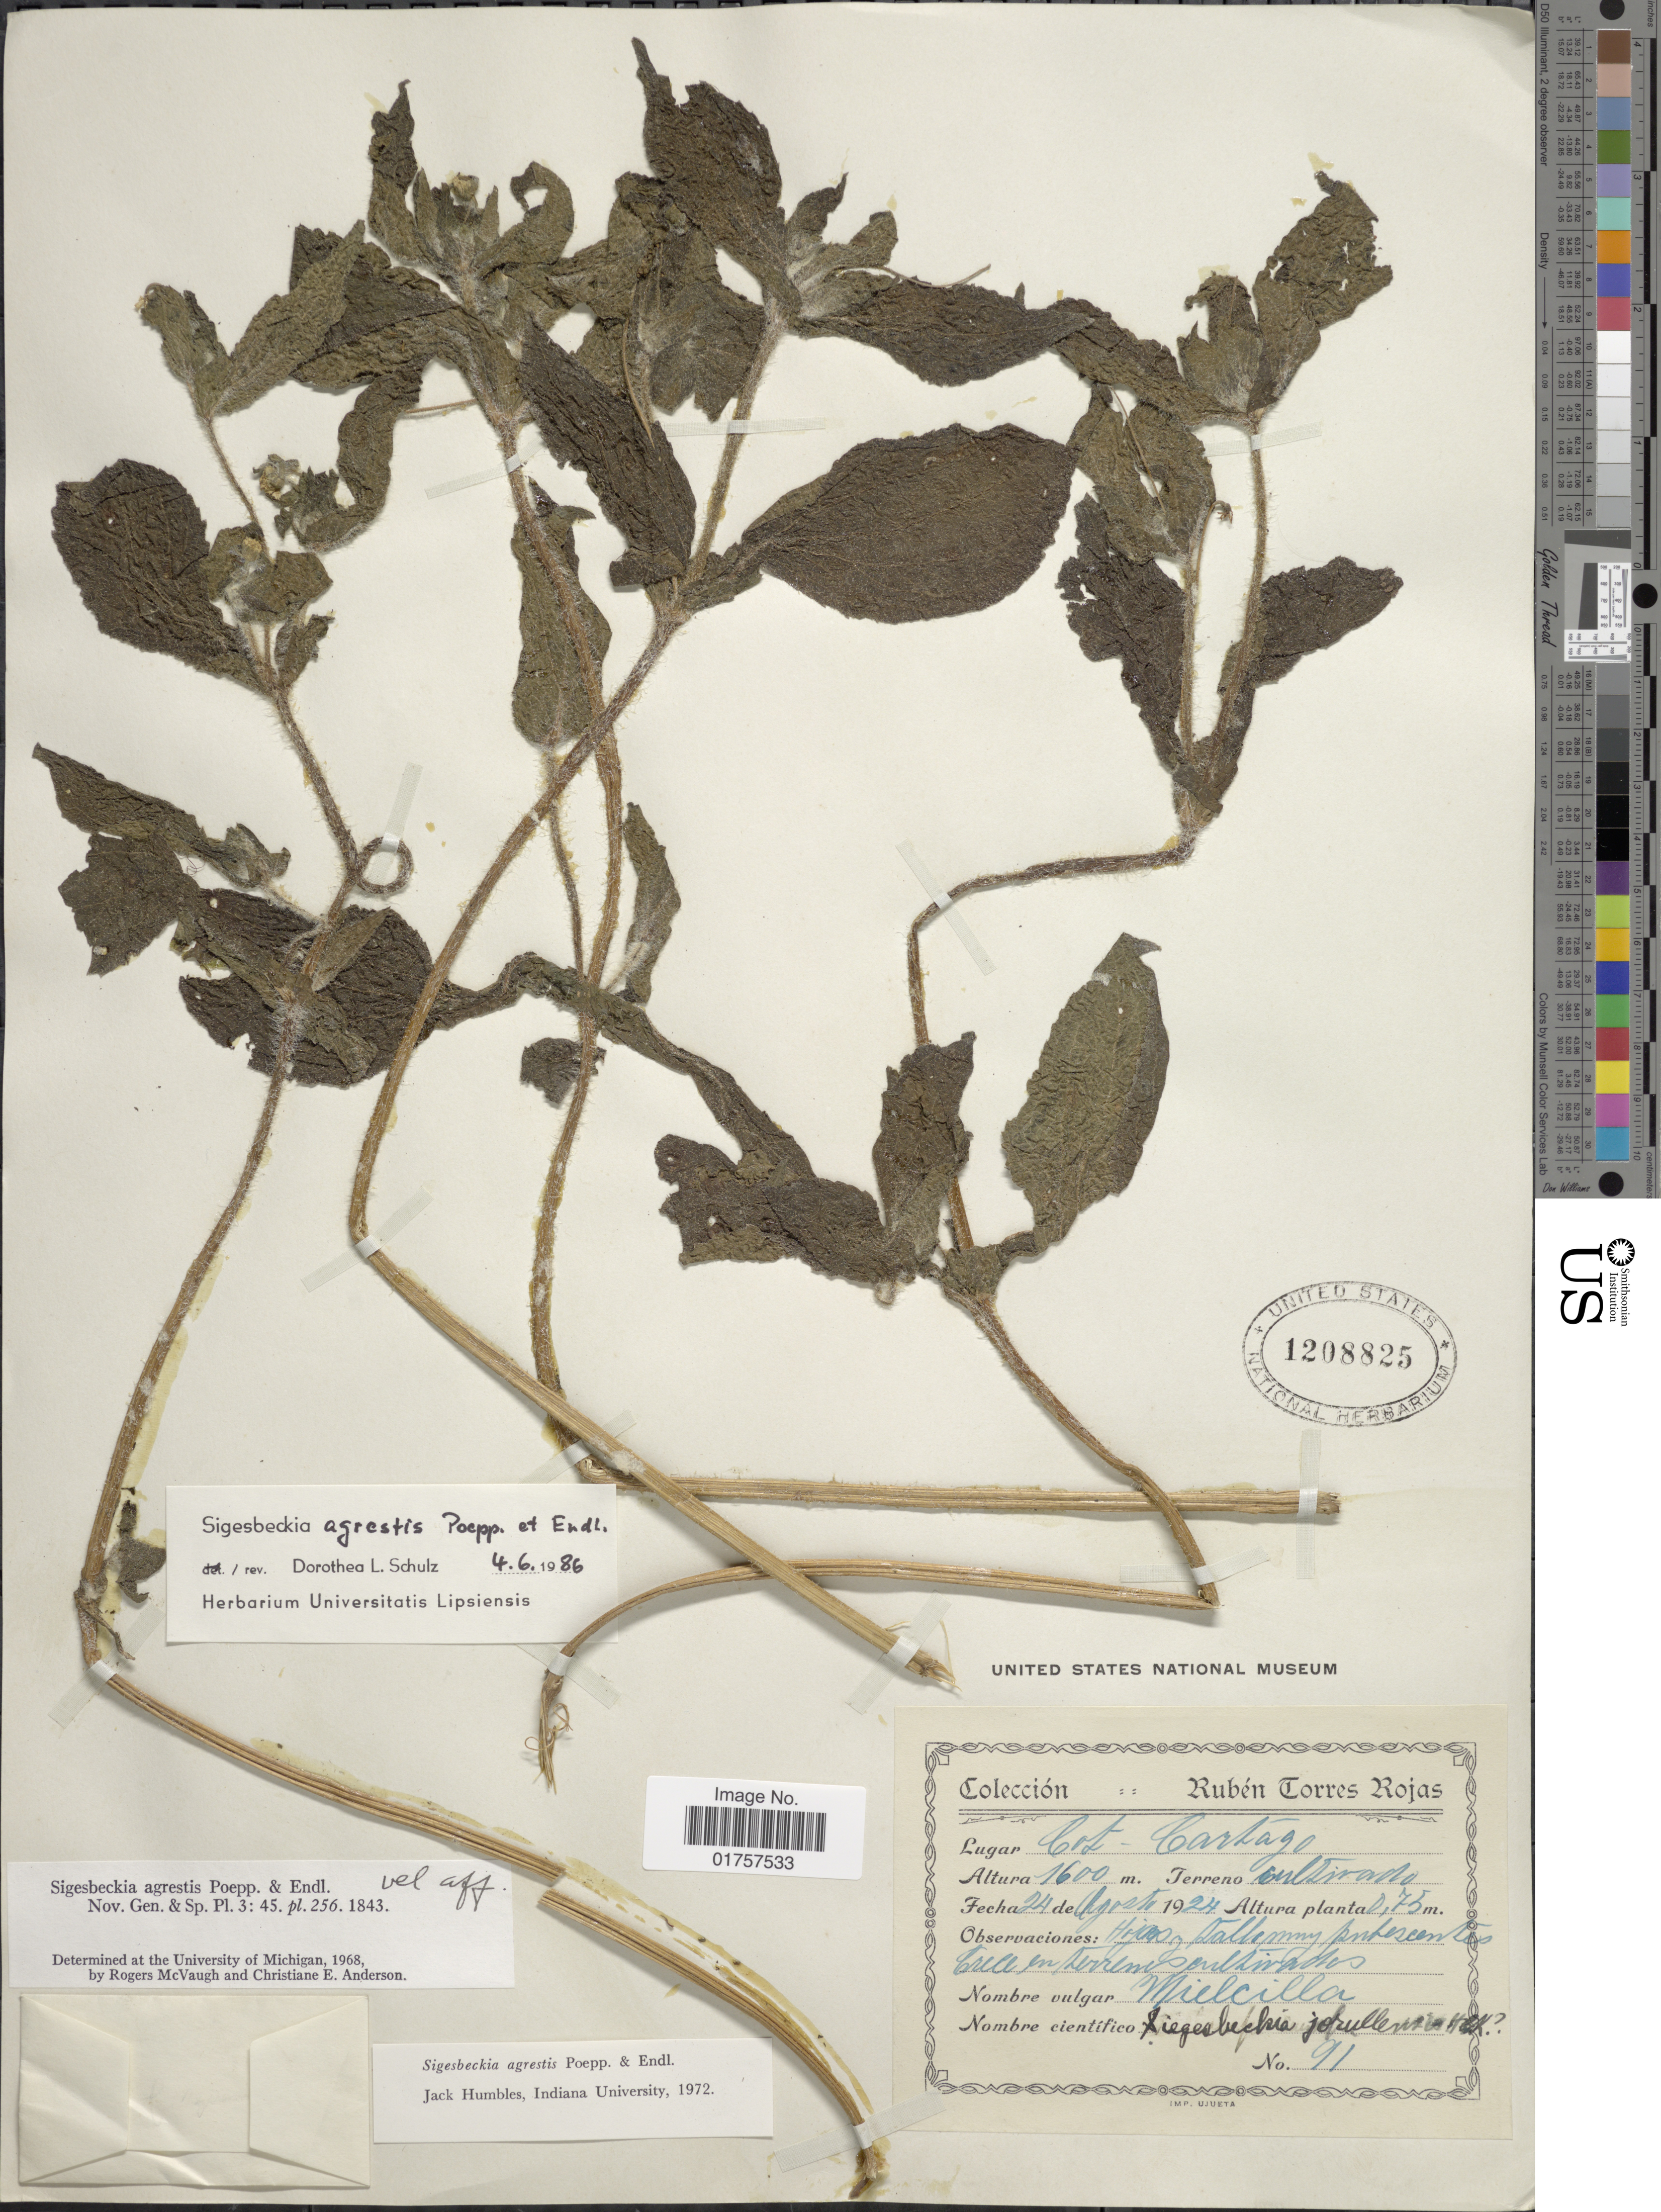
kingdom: Plantae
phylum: Tracheophyta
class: Magnoliopsida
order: Asterales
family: Asteraceae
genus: Sigesbeckia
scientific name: Sigesbeckia agrestis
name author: Poepp.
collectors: R. Torres Rojas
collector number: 91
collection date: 1924-08-24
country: Costa Rica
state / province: Cartago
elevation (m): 1600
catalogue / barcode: US 1208825